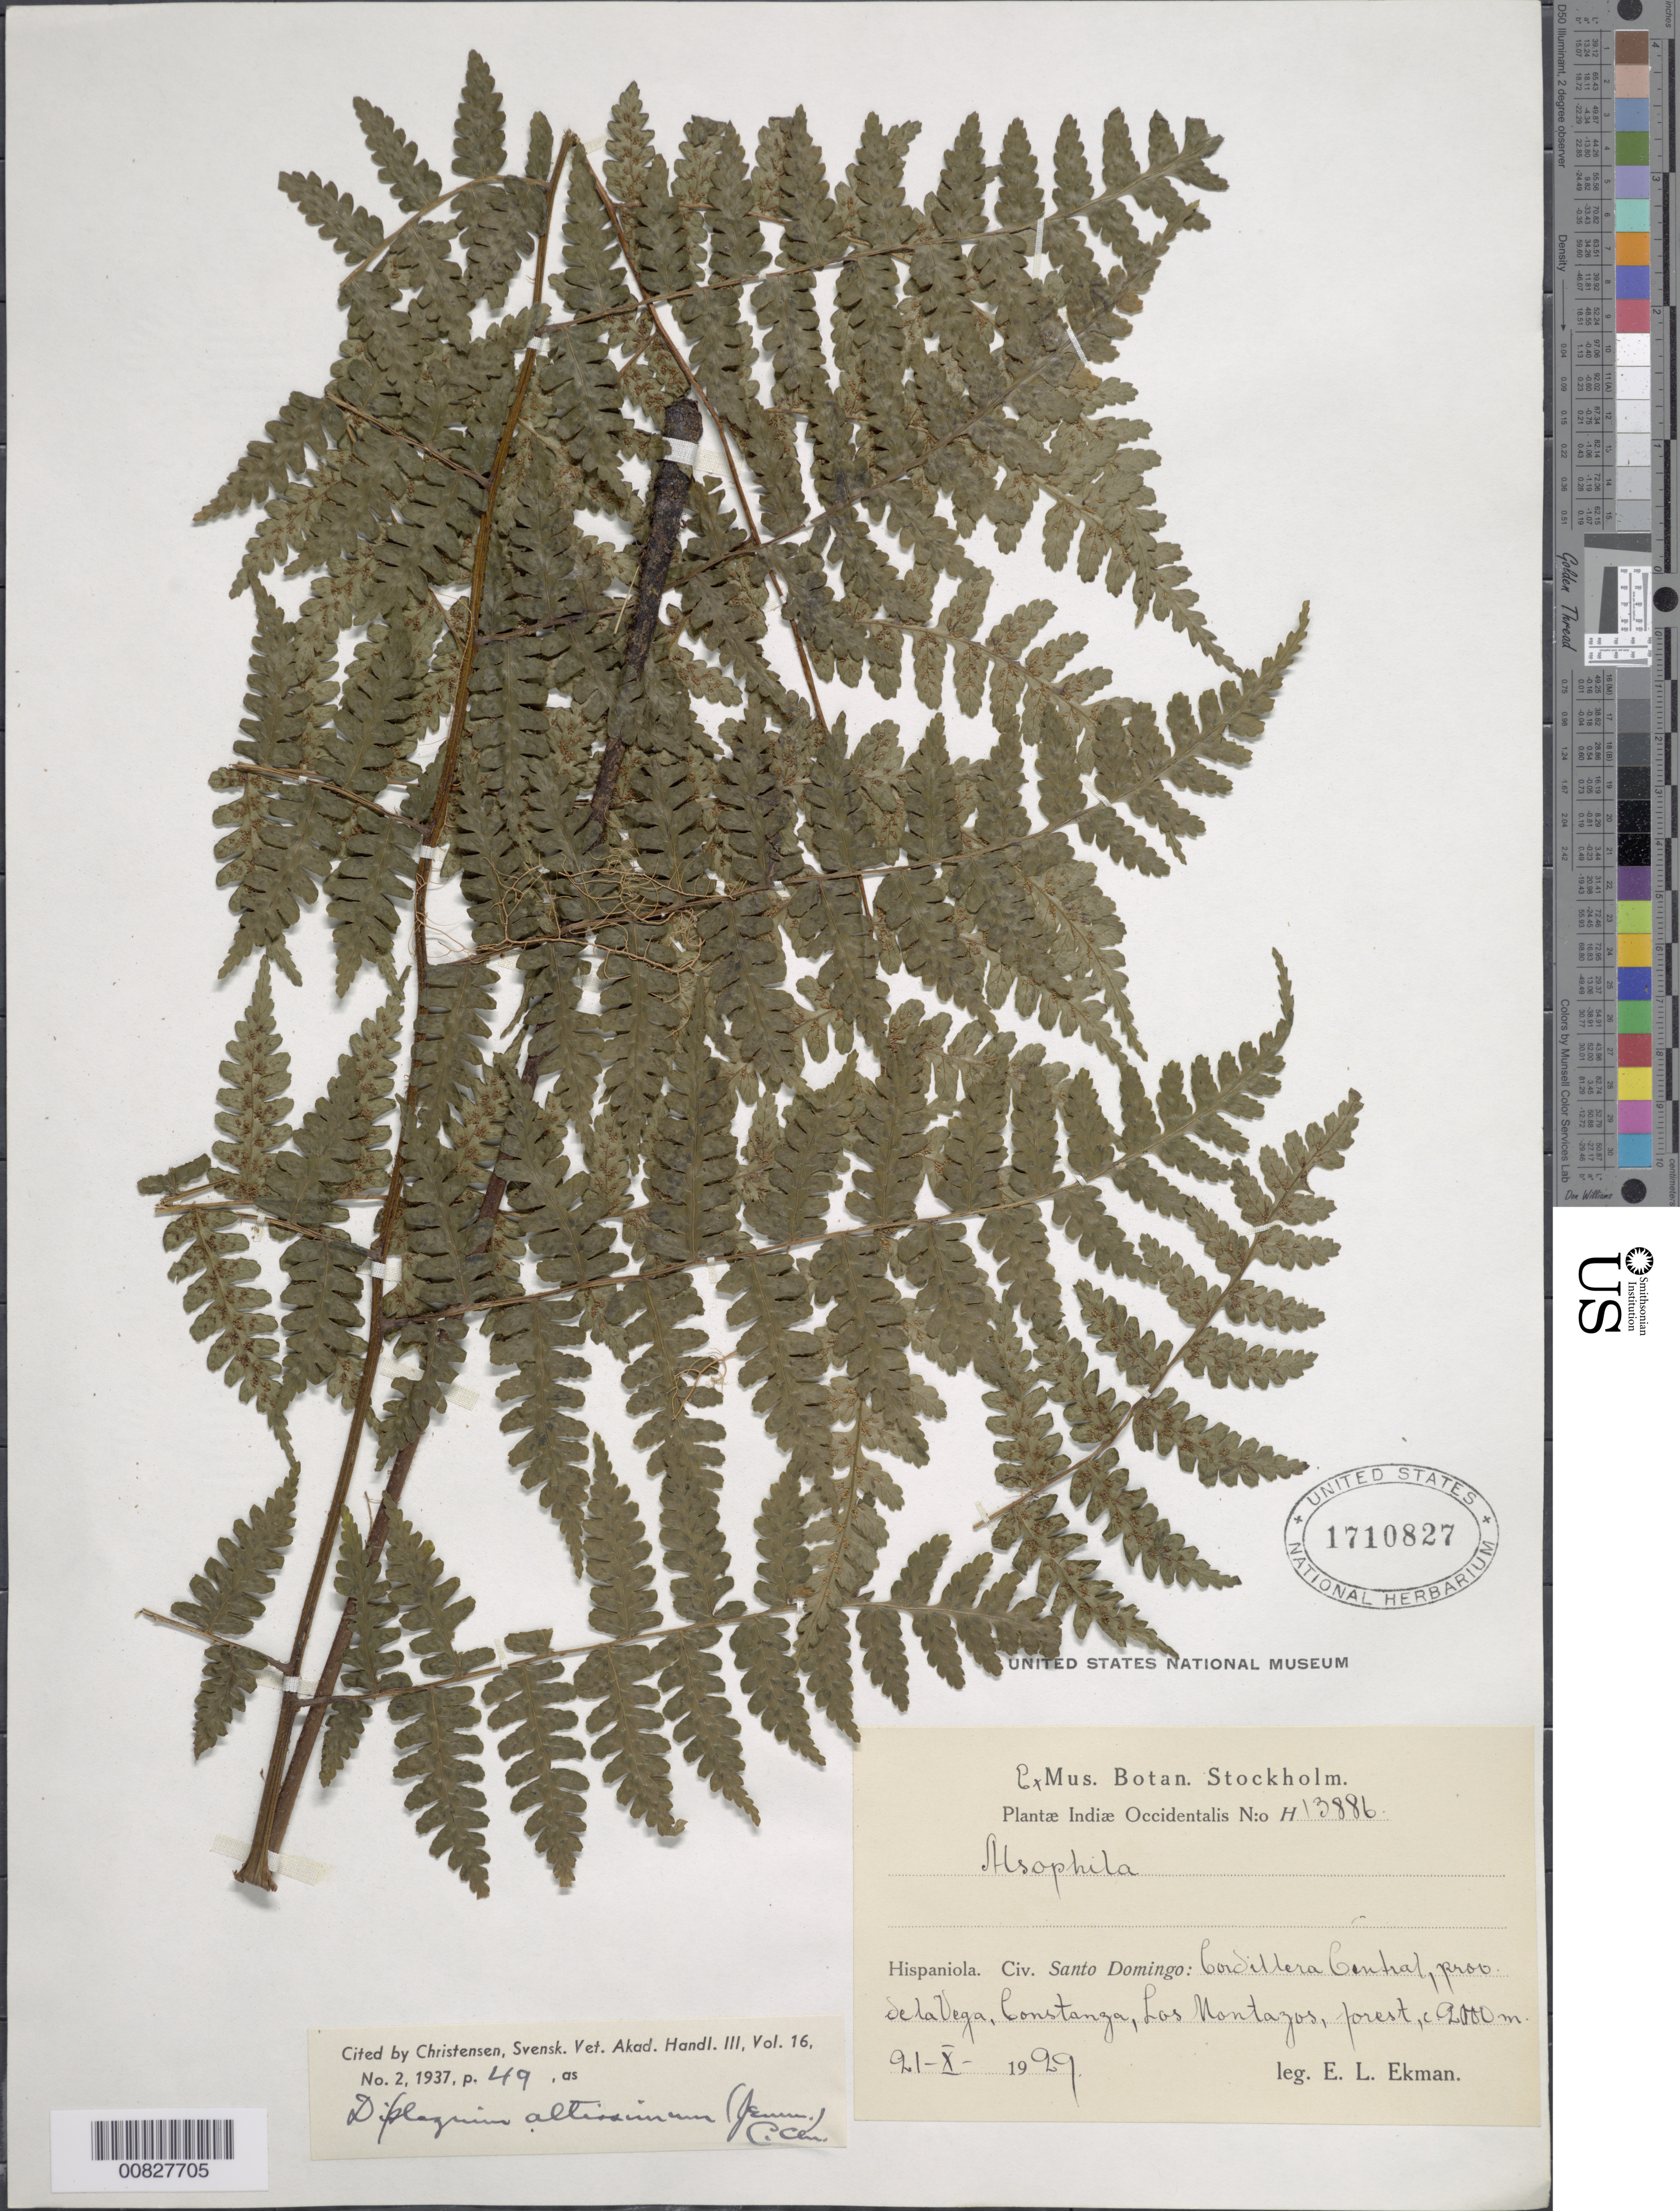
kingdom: Plantae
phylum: Tracheophyta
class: Polypodiopsida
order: Polypodiales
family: Athyriaceae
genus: Diplazium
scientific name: Diplazium altissimum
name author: (Jenman) C. Chr.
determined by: Christensen, C. F. A.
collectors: E. L. Ekman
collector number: H 13886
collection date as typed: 21 Oct 1929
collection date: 1929-10-21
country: Dominican Republic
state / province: La Vega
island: Hispaniola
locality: Cordillera Central, Constanza, Los Montazos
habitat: Forest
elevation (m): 2000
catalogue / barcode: US 1710827